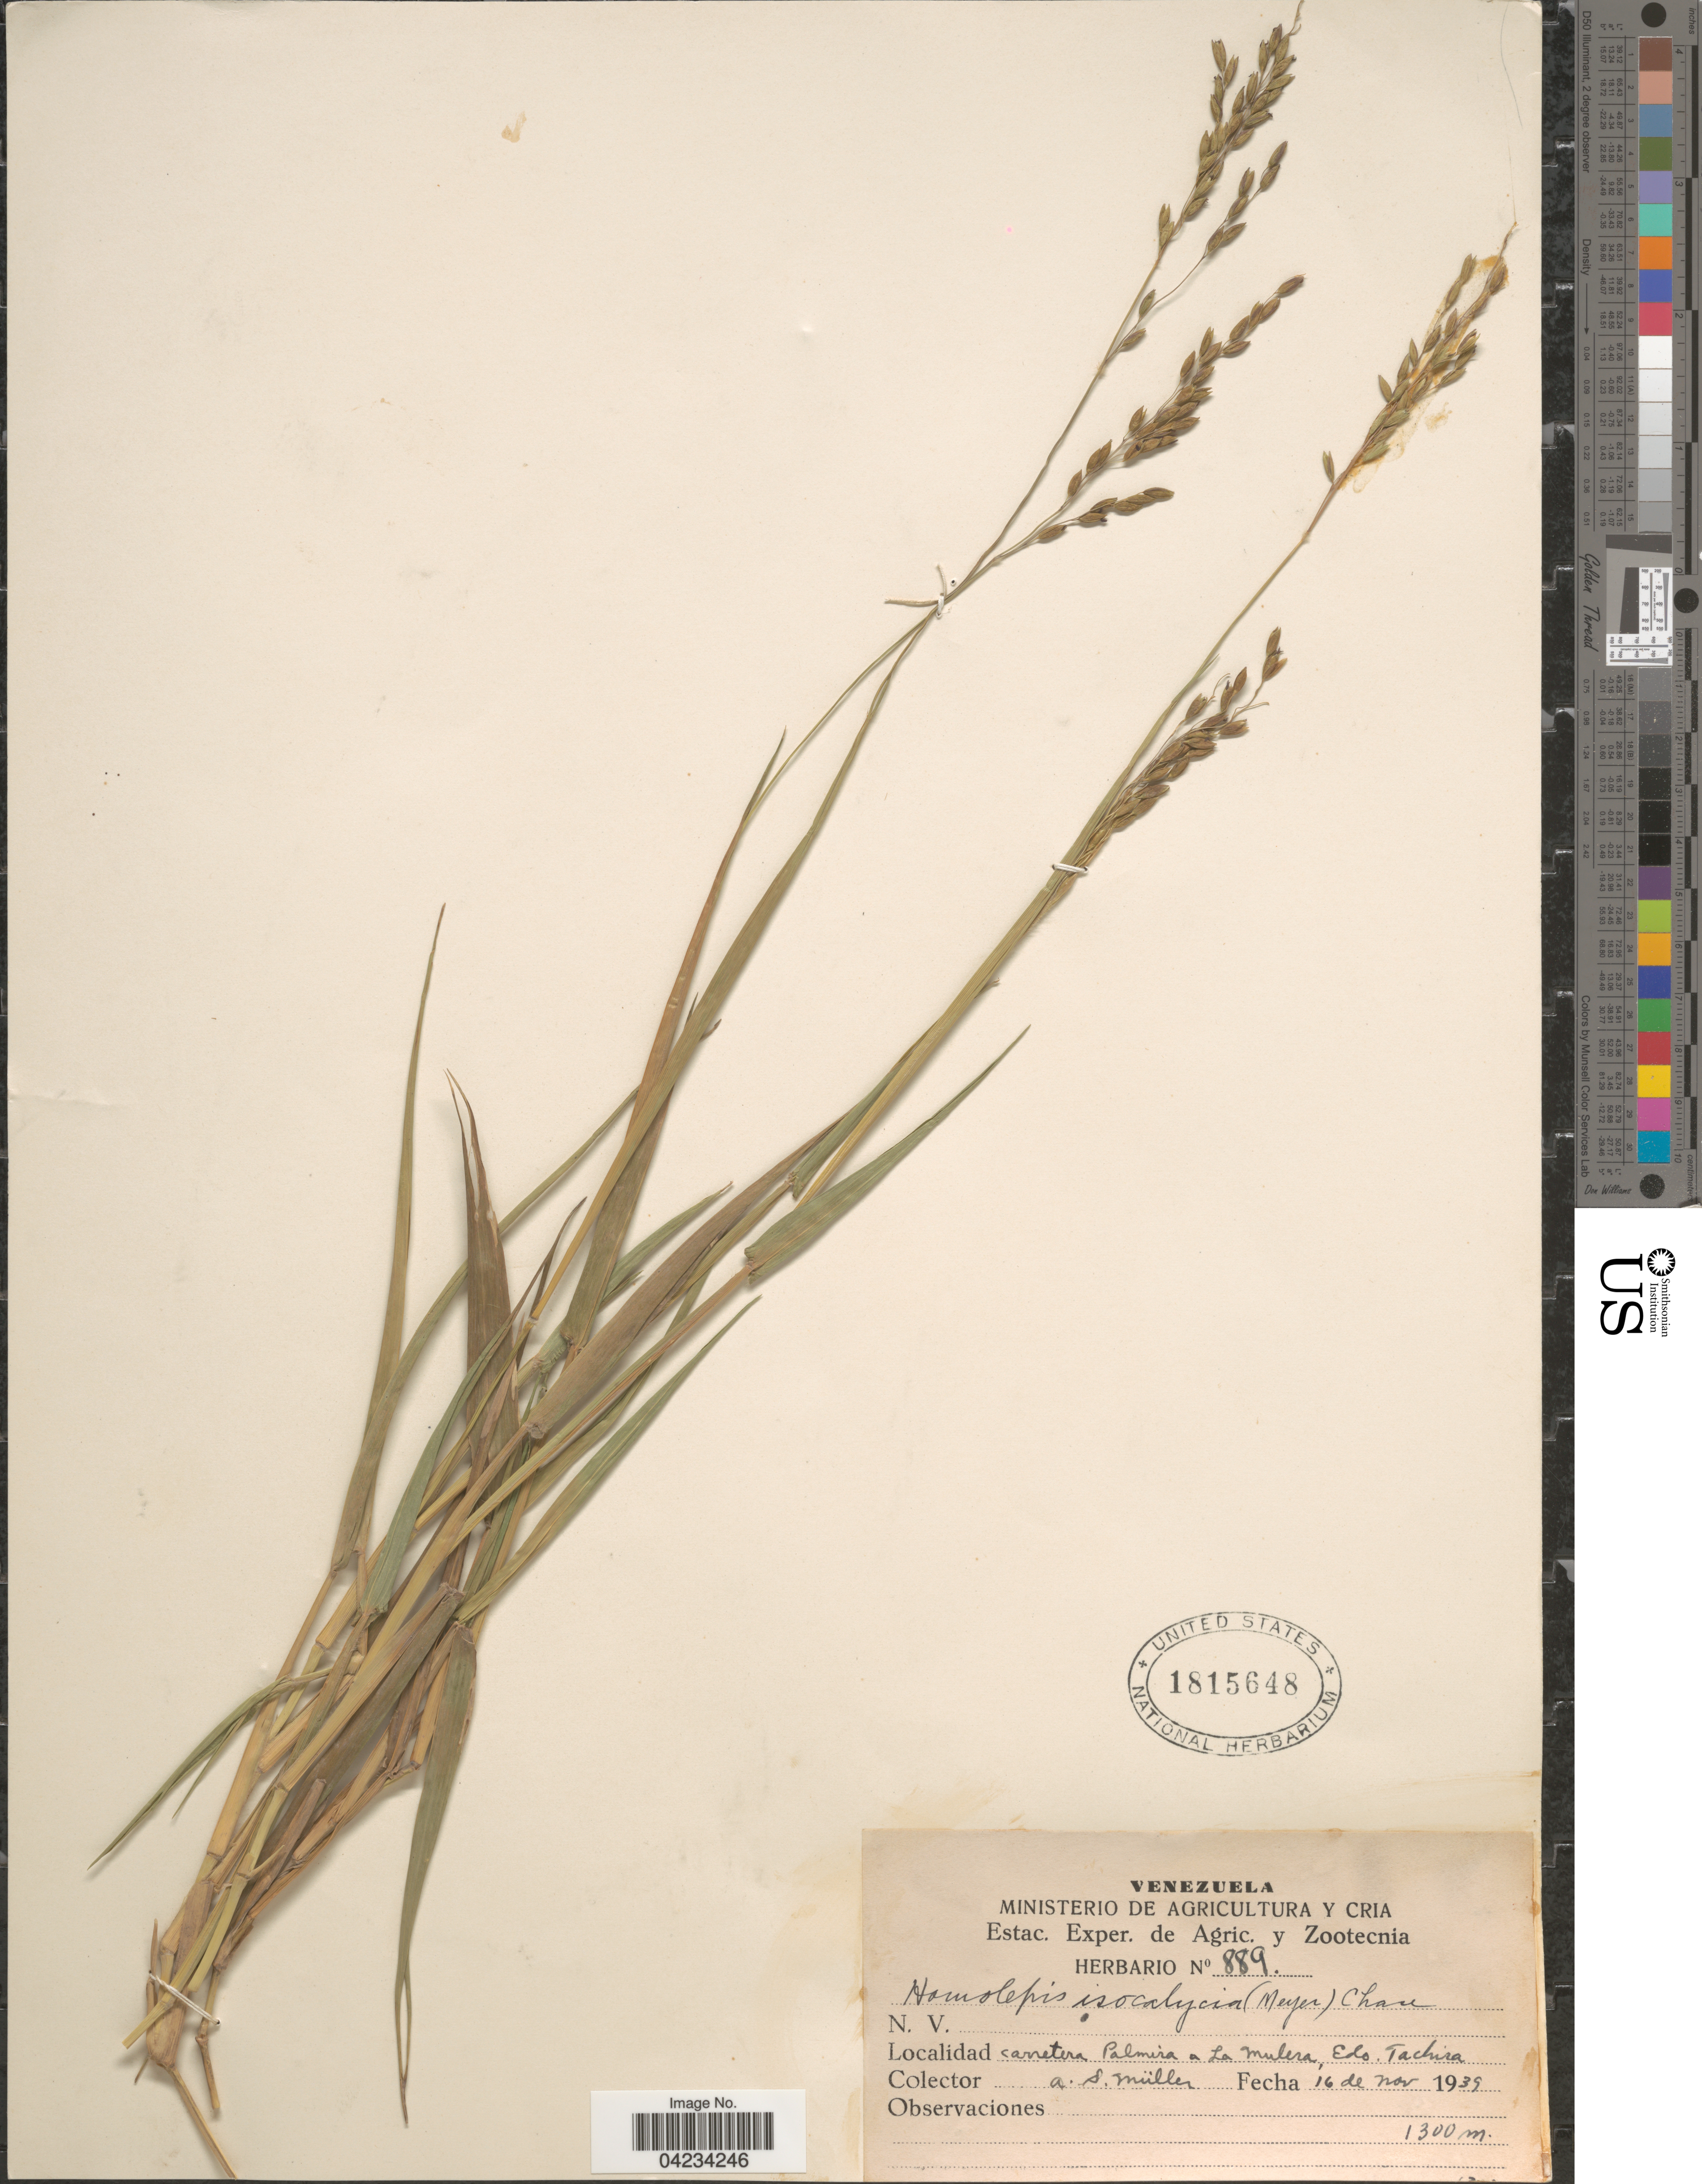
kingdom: Plantae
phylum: Tracheophyta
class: Liliopsida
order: Poales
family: Poaceae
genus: Homolepis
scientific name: Homolepis isocalycia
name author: (G. Mey.) Chase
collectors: A. Muller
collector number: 889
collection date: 1939-11-16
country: Venezuela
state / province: Tachira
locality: Carretera Palmira a La Mulera.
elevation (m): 1300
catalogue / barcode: US 1815648